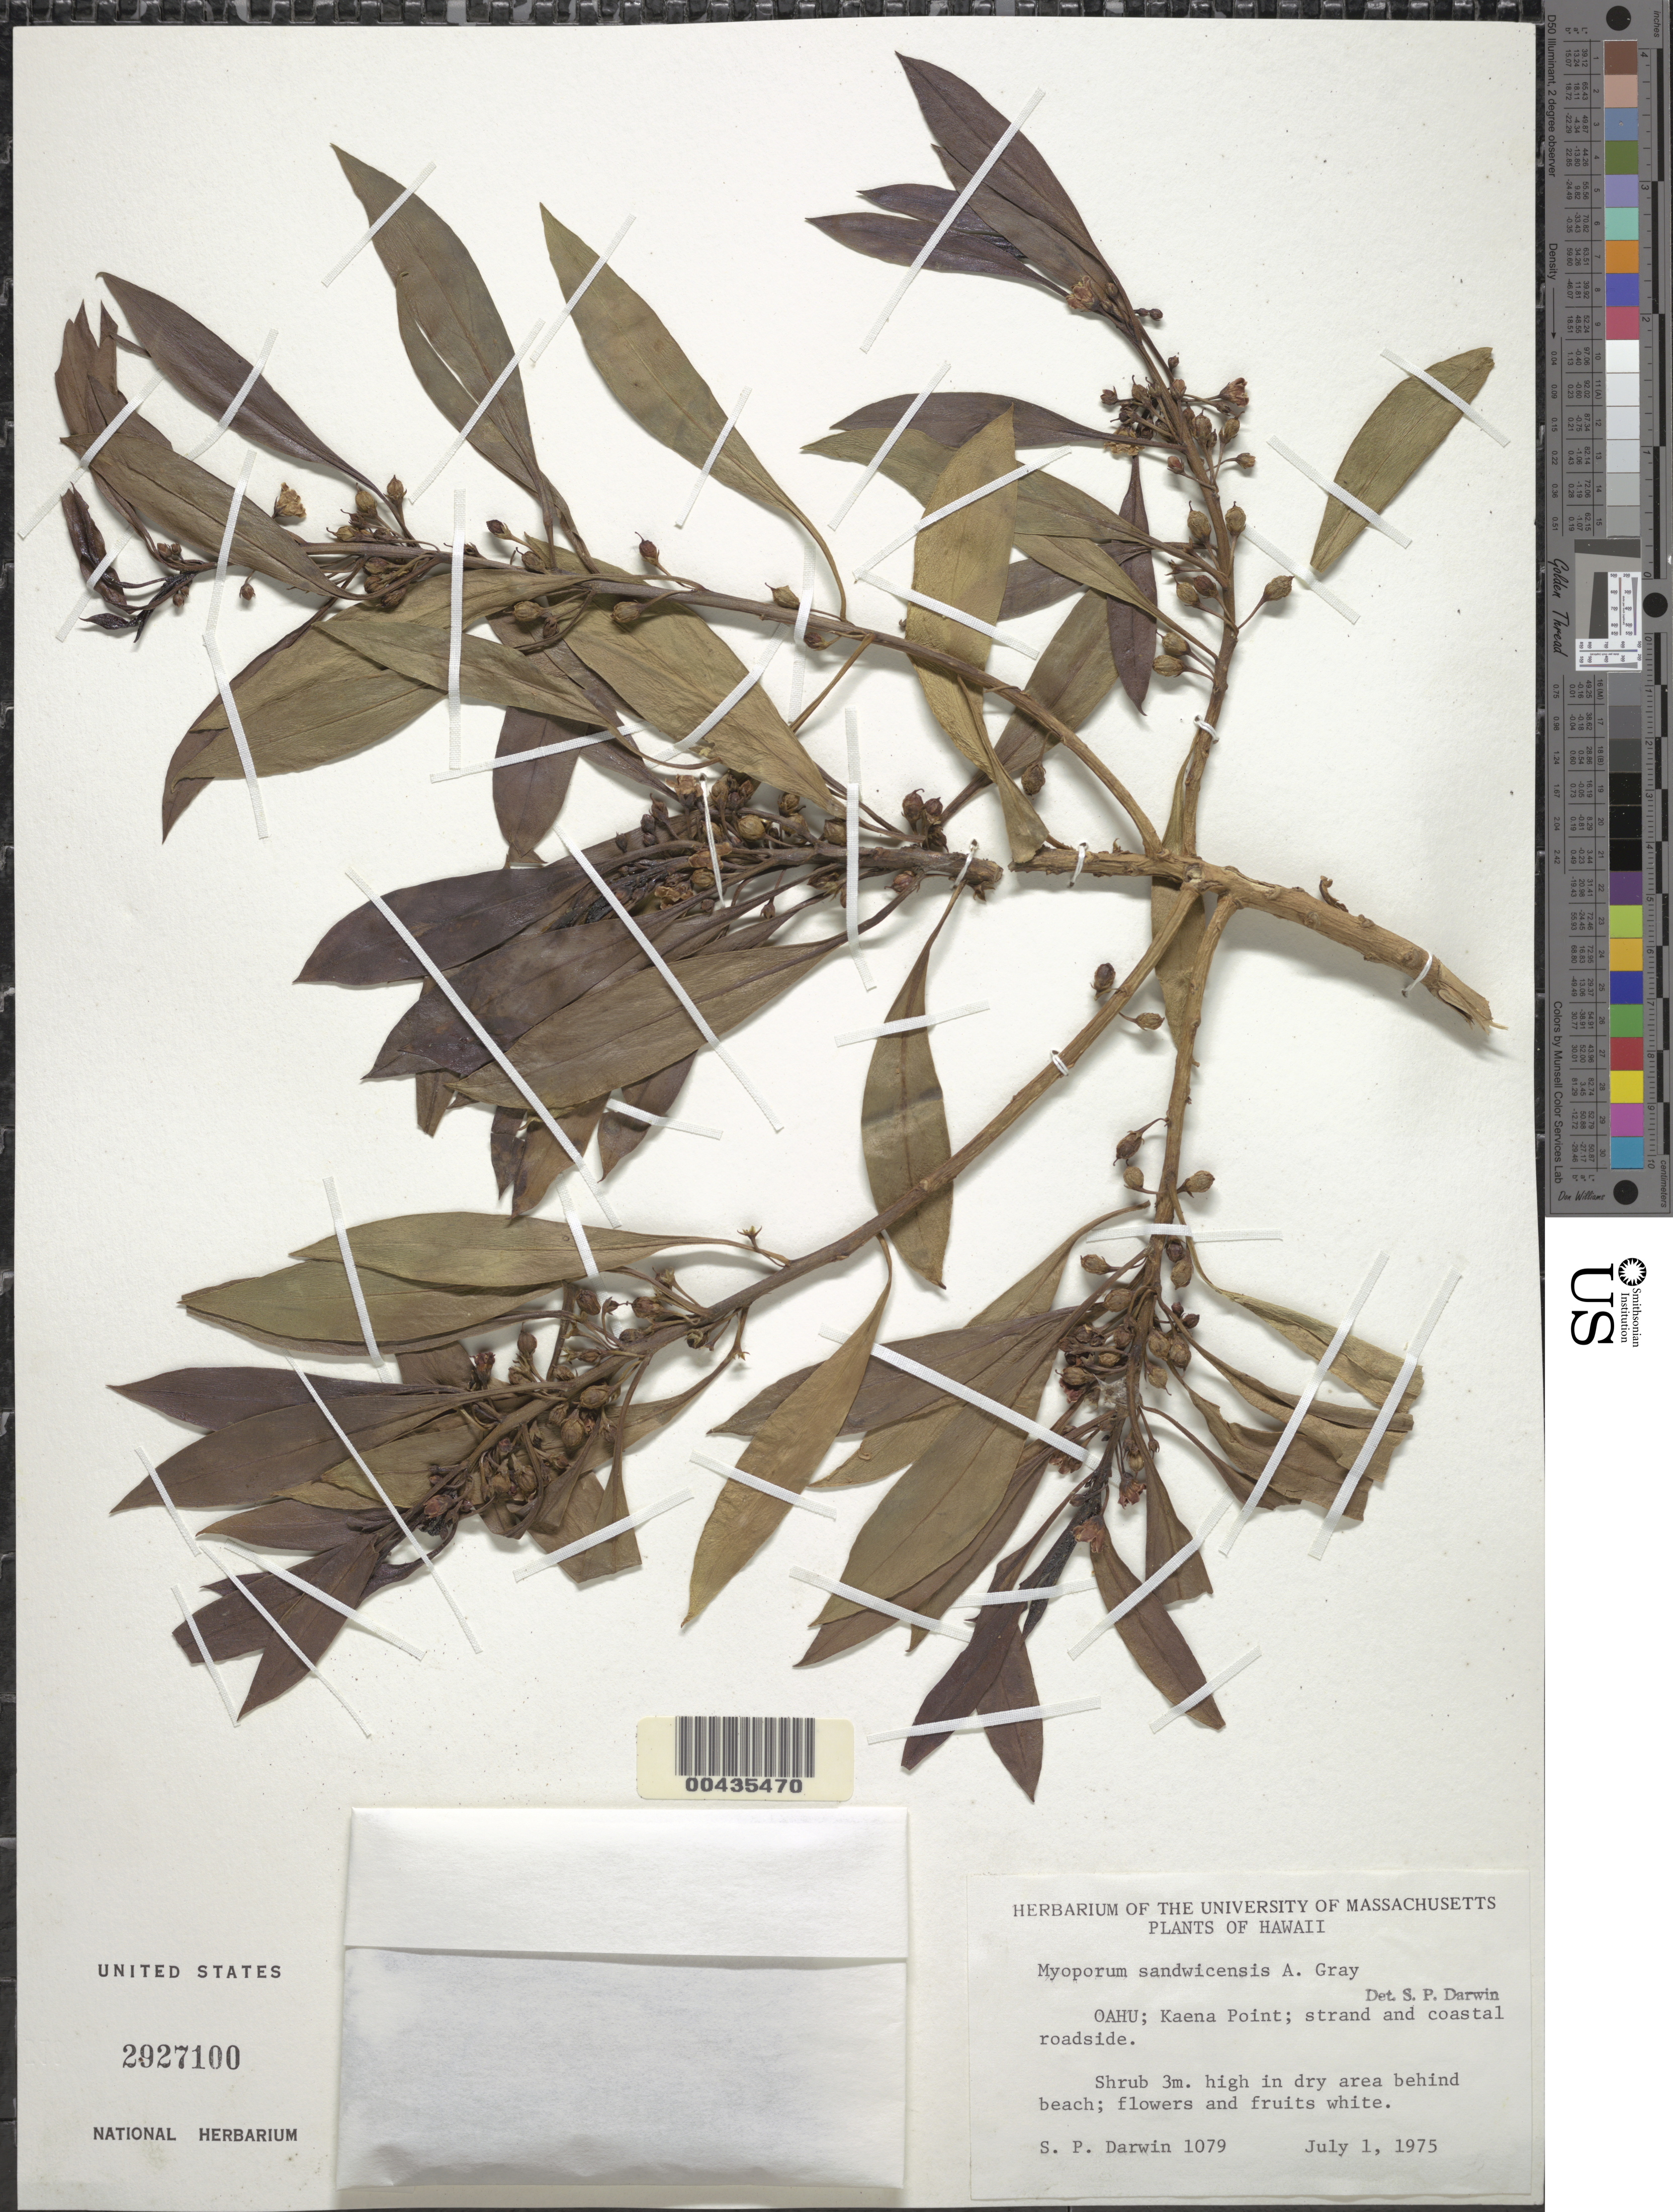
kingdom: Plantae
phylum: Tracheophyta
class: Magnoliopsida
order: Lamiales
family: Scrophulariaceae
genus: Myoporum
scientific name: Myoporum sandwicense subsp. sandwicense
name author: A. Gray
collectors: S. P. Darwin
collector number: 1079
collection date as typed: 1 Jul 1975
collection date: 1975-07-01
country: United States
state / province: Hawaii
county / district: Kauai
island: Kaua'i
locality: Kaena Point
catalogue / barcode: US 2927100